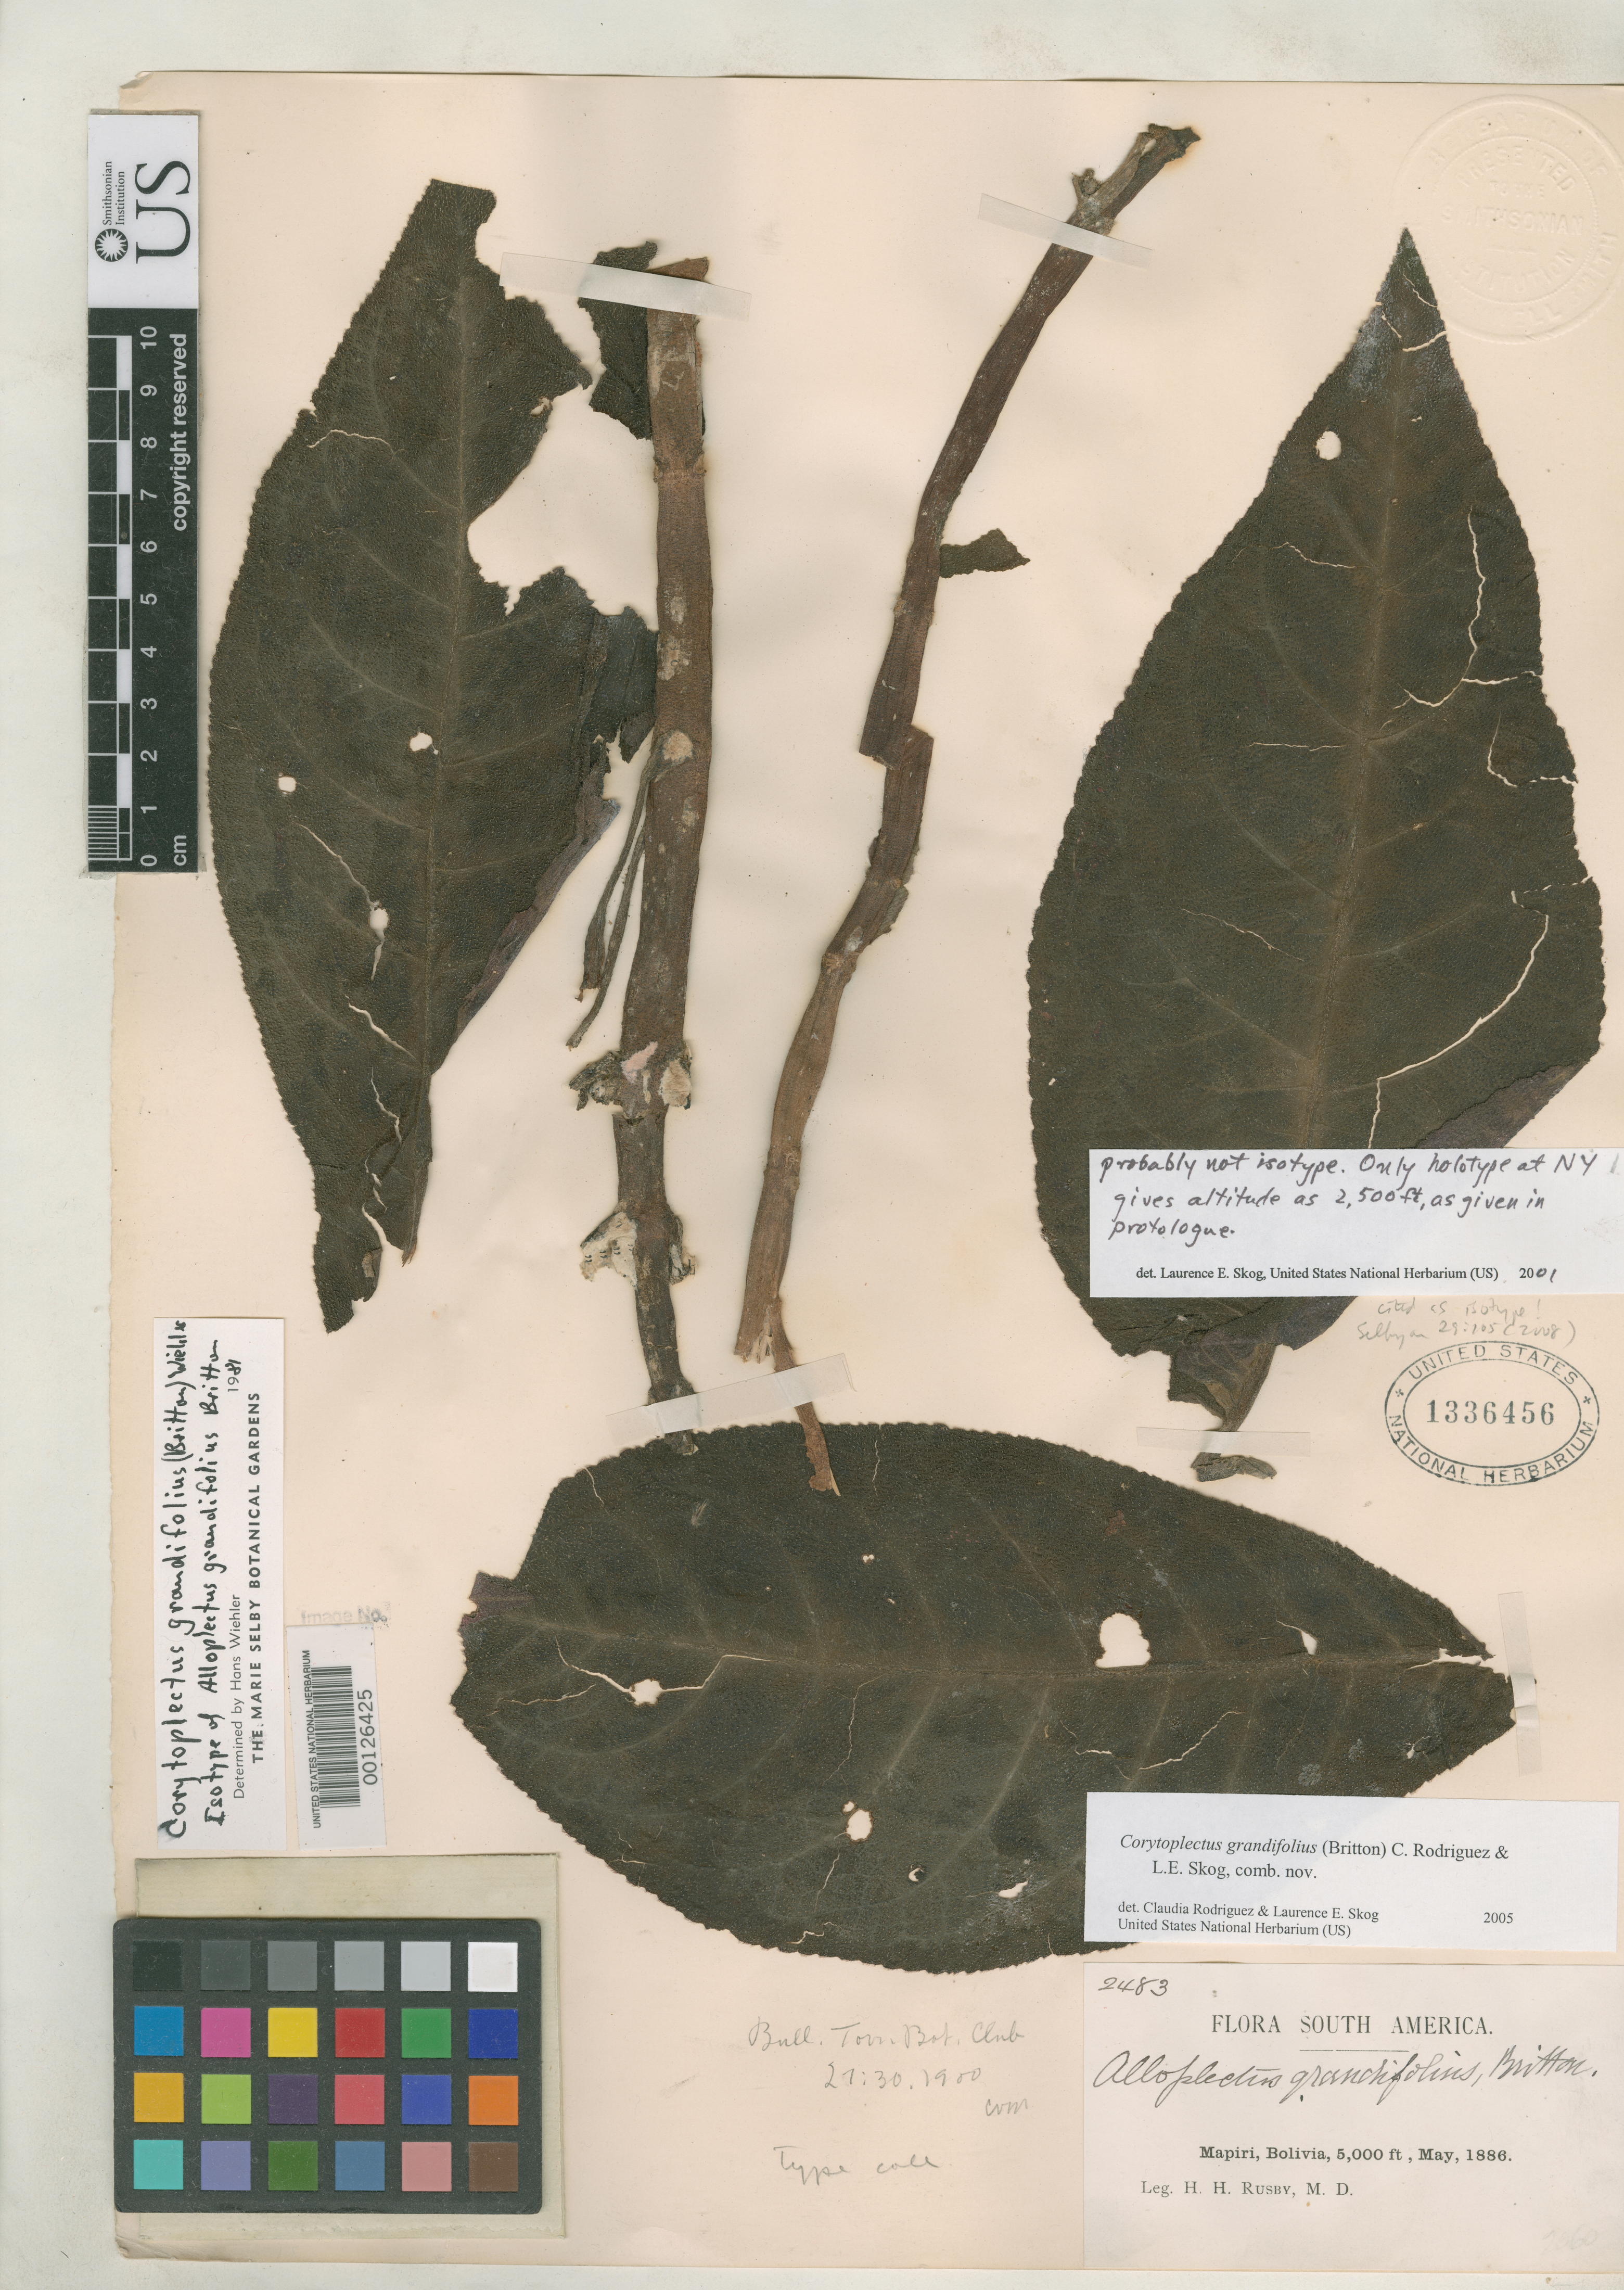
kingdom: Plantae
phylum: Tracheophyta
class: Magnoliopsida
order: Lamiales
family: Gesneriaceae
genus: Alloplectus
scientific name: Alloplectus grandifolius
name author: Britton ex Rusby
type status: Possible Isotype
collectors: H. H. Rusby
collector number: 2483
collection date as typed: May 1886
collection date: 1886-05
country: Bolivia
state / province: La Páz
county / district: Larecaja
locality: Mapiri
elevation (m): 762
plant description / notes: Probably original material but apparently not type collection; holotype at NY has altitude as 2500 ft. (as cited in protologue, not 5000 ft. as on US duplicates although other data match). US sheet cited as isotype by Rodr.-Flores & Skog (2008) but annotated by Skog (2001), "probably not isotype. Only holotype at NY gives alt. as 2,500 ft. as given in protologue"; Specimen ex John Donnell Smith herbarium.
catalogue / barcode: US 1336456